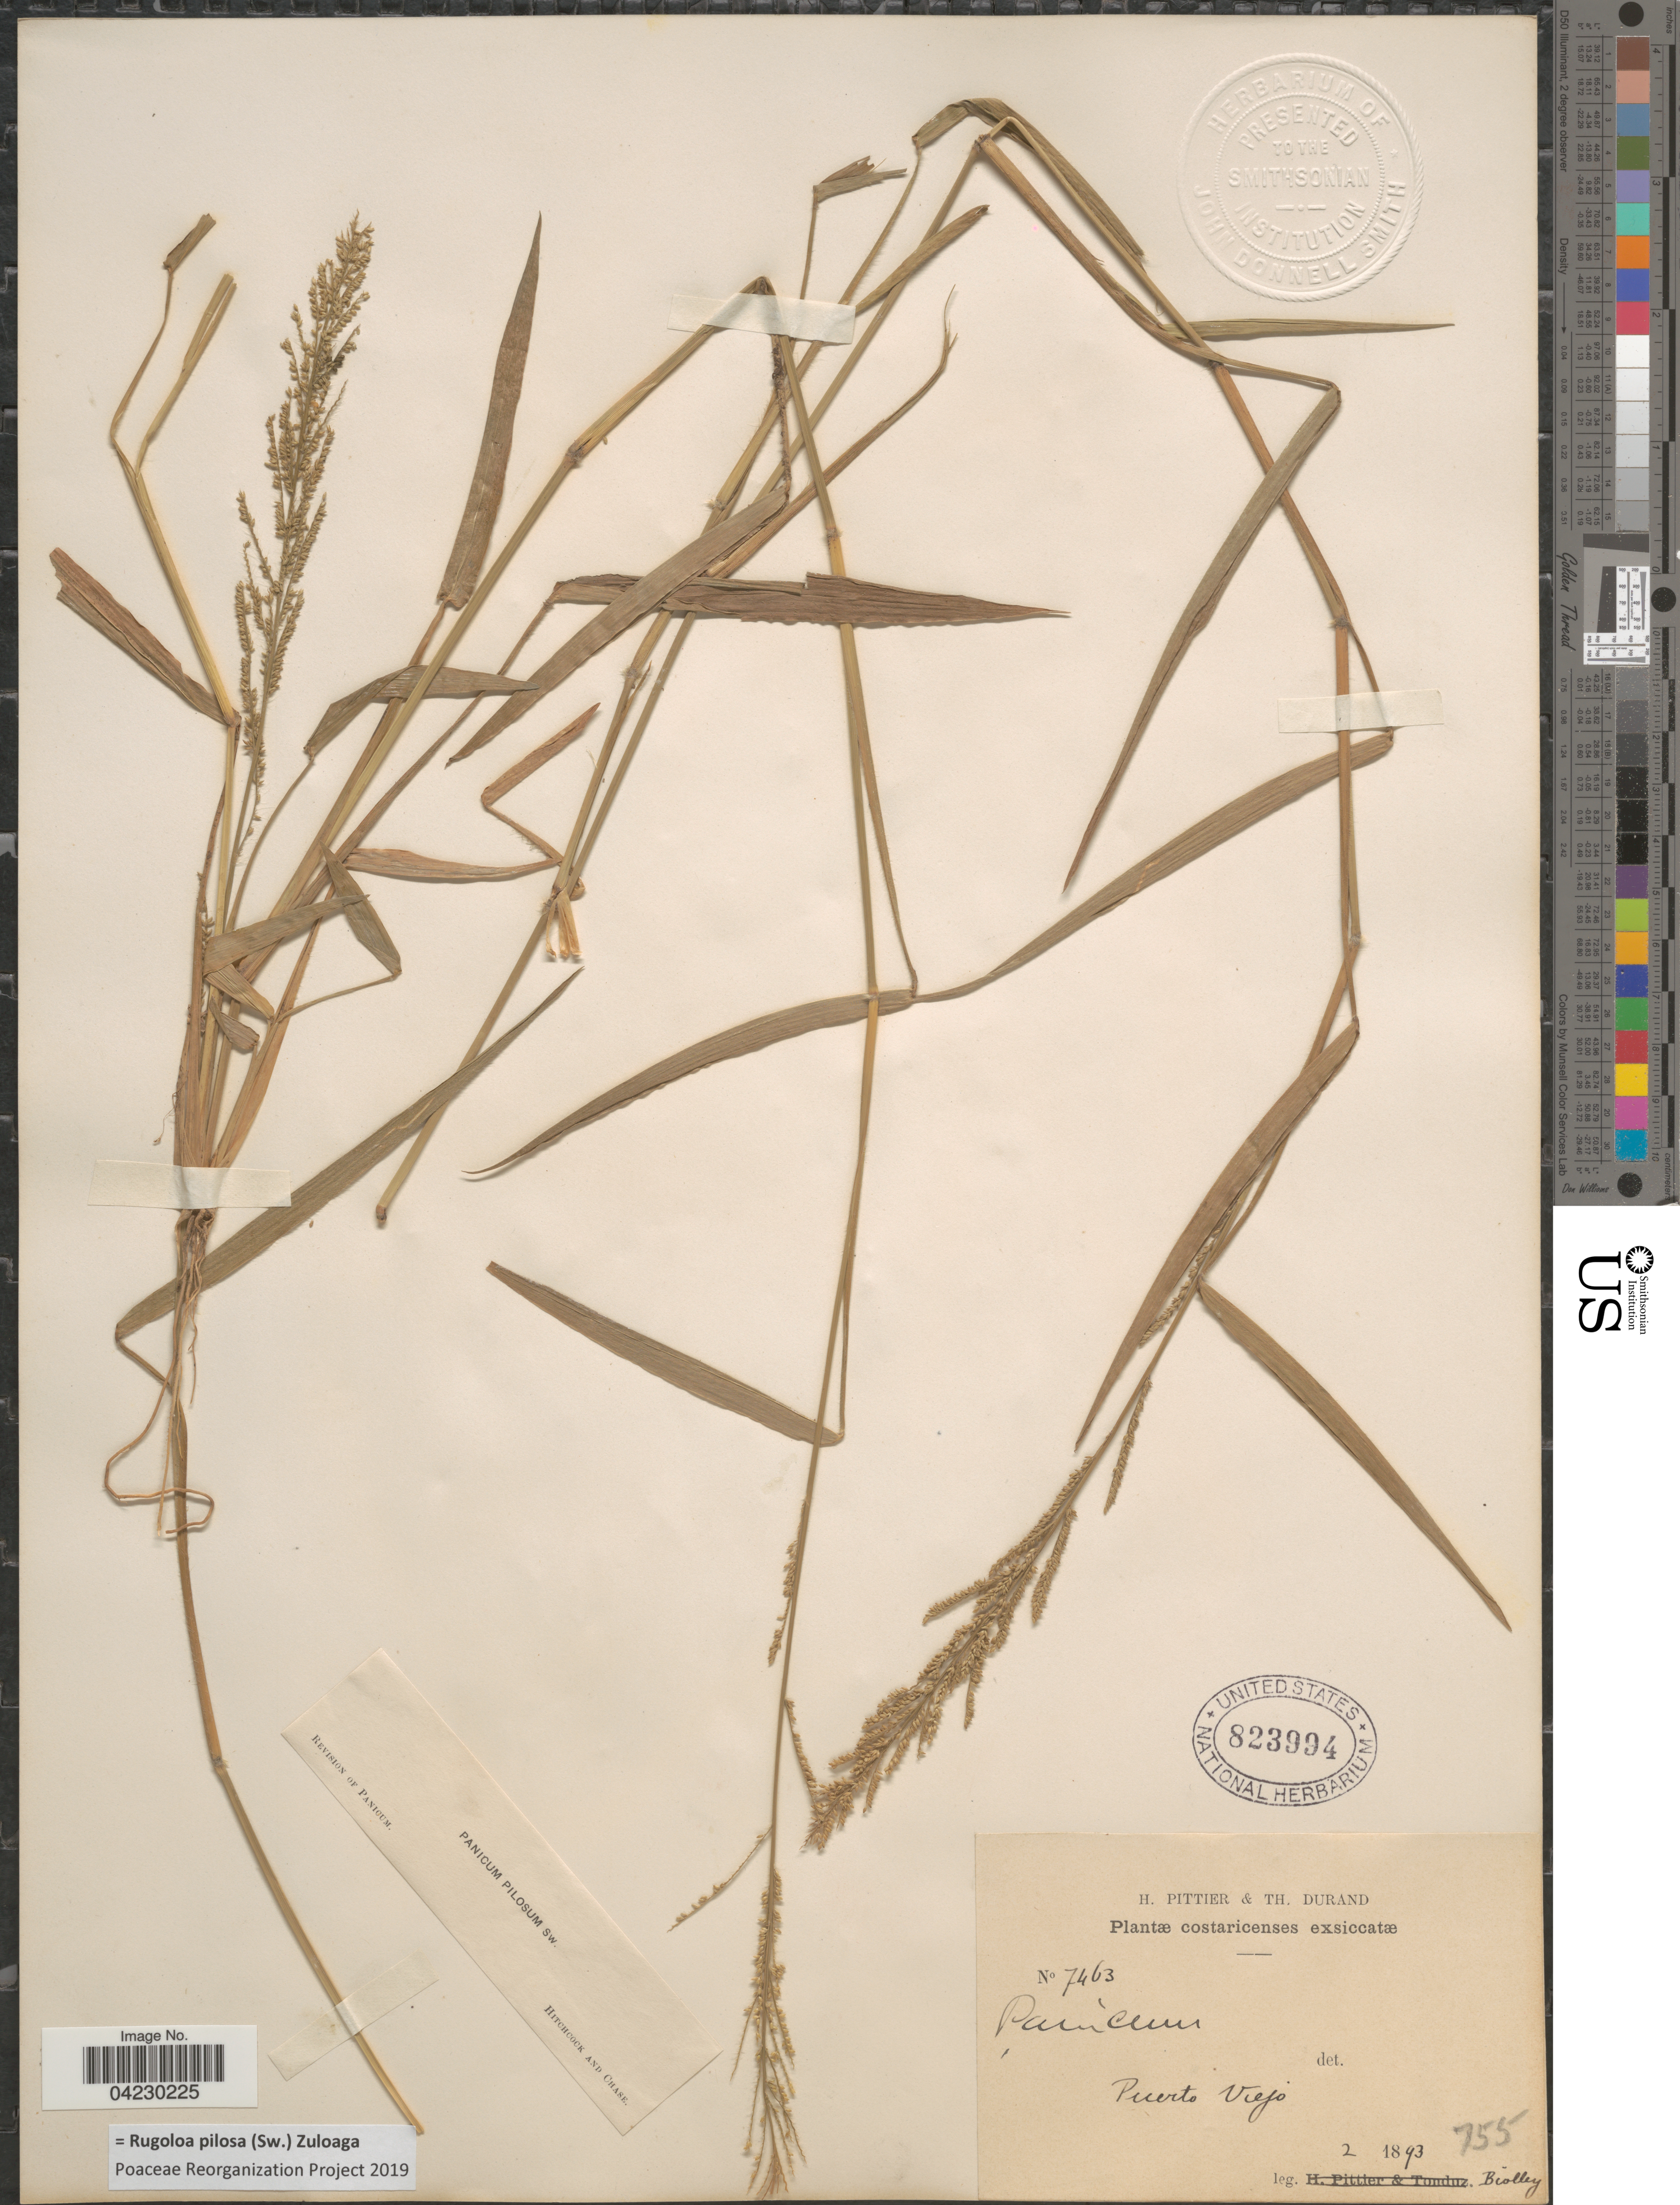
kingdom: Plantae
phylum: Tracheophyta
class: Liliopsida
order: Poales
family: Poaceae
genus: Rugoloa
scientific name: Rugoloa pilosa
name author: (Sw.) Zuloaga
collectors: Biolley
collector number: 7463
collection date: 1893-02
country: Costa Rica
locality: Puerto Viejo.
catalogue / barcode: US 823994